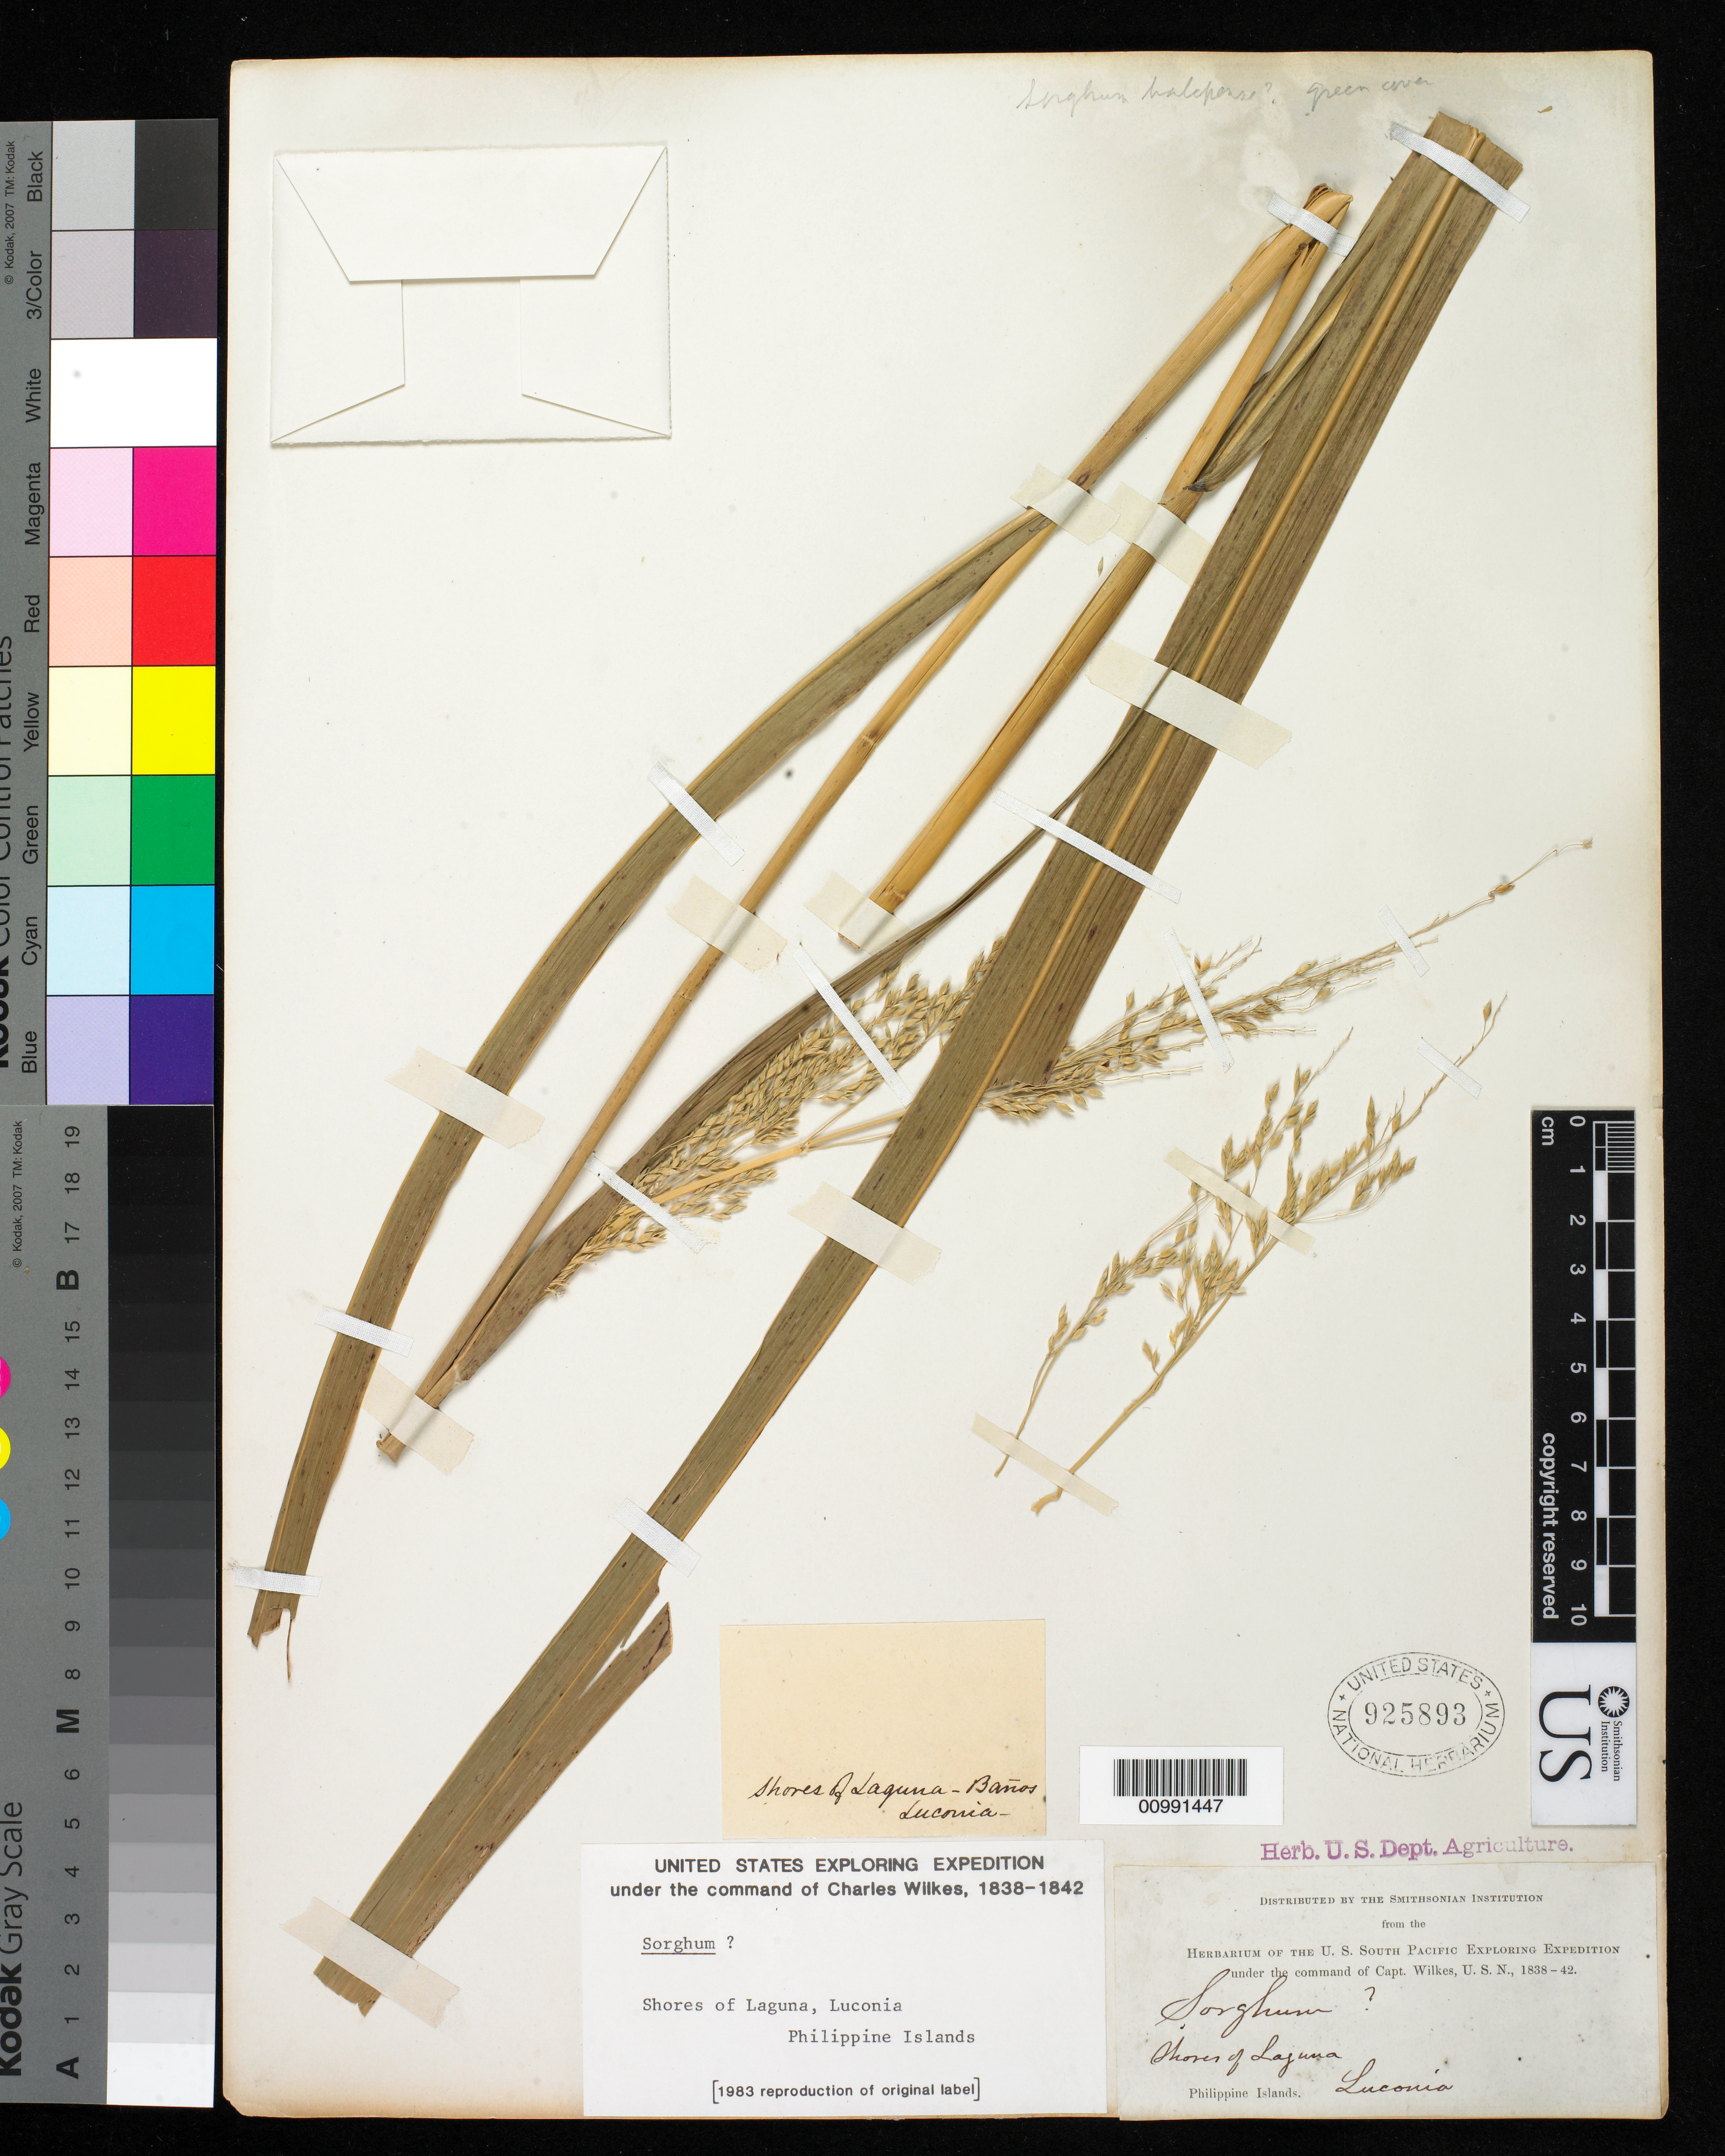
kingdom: Plantae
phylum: Tracheophyta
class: Liliopsida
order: Poales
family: Poaceae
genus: Sorghum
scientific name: Sorghum sp.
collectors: Wilkes Explor. Exped.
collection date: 1838/1842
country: Philippines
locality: Luconia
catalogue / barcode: US 925892